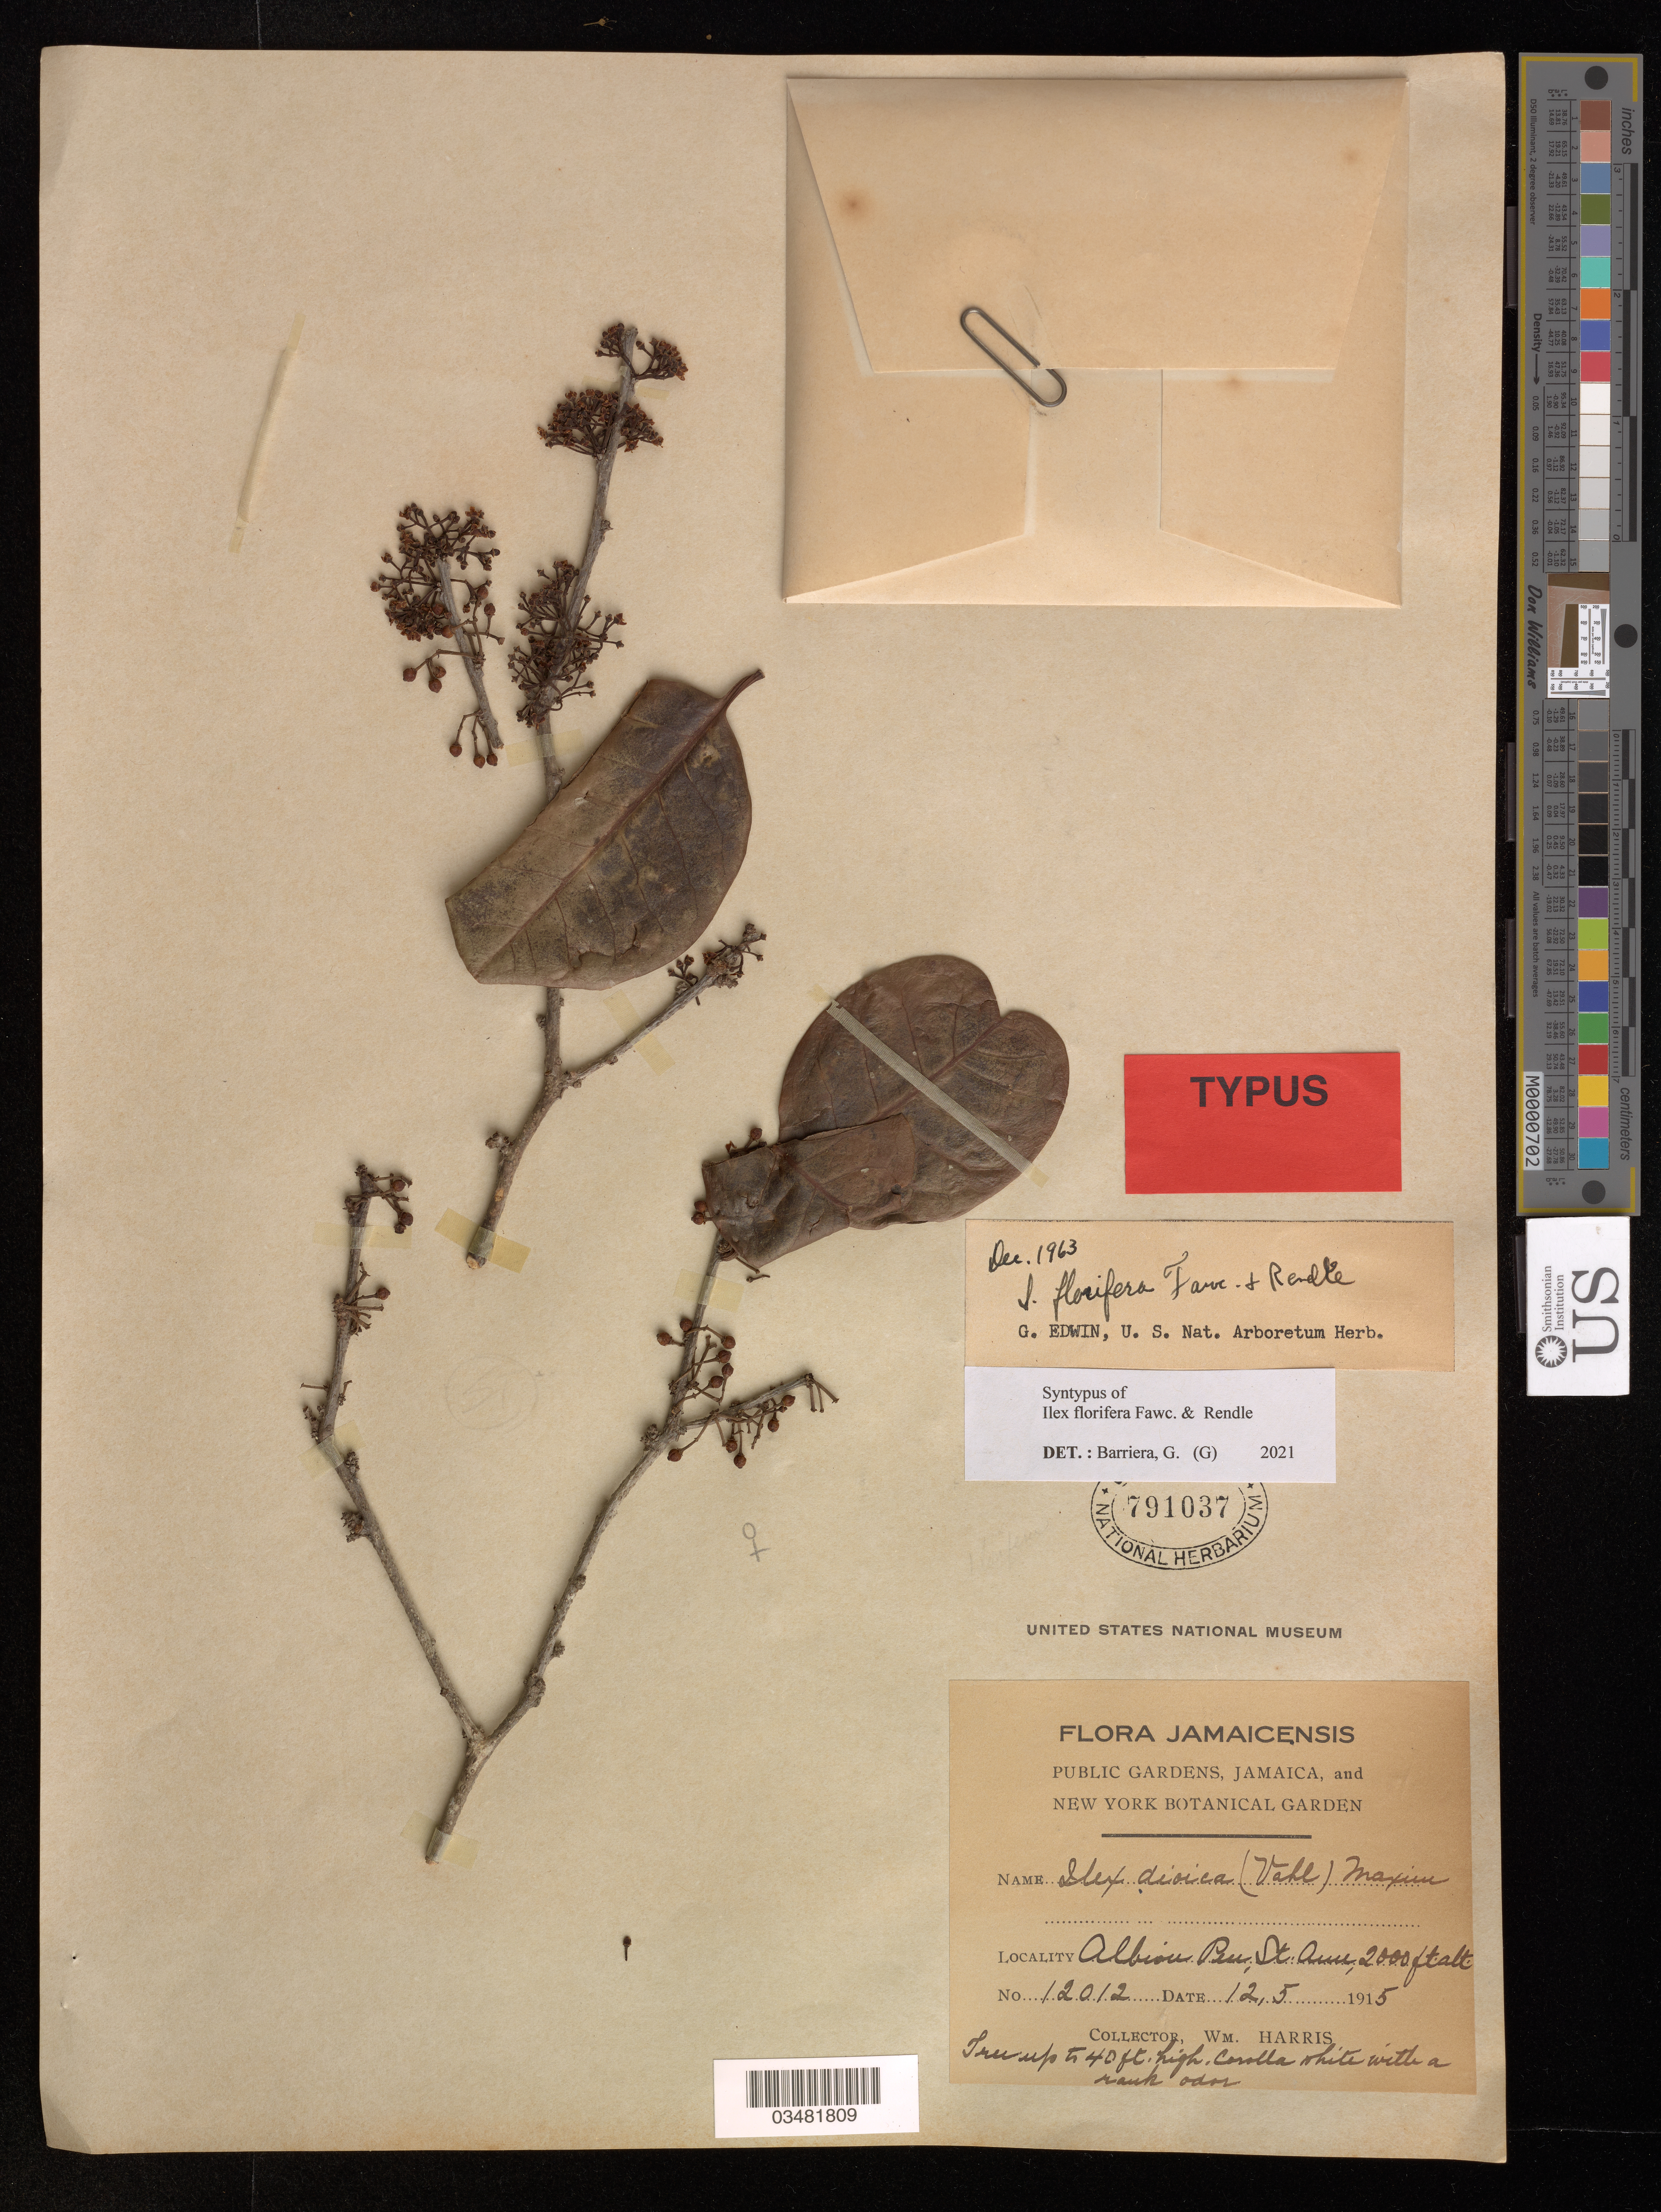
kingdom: Plantae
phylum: Tracheophyta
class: Magnoliopsida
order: Aquifoliales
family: Aquifoliaceae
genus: Ilex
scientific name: Ilex florifera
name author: Fawc. & Rendle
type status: Isosyntype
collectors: W. H. Harris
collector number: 12012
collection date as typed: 12 May 1915 or 05 Dec 1915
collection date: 1915-05-12 or 1915-12-05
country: Jamaica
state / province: Saint Ann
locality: Albion Pen.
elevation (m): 61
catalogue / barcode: US 791037